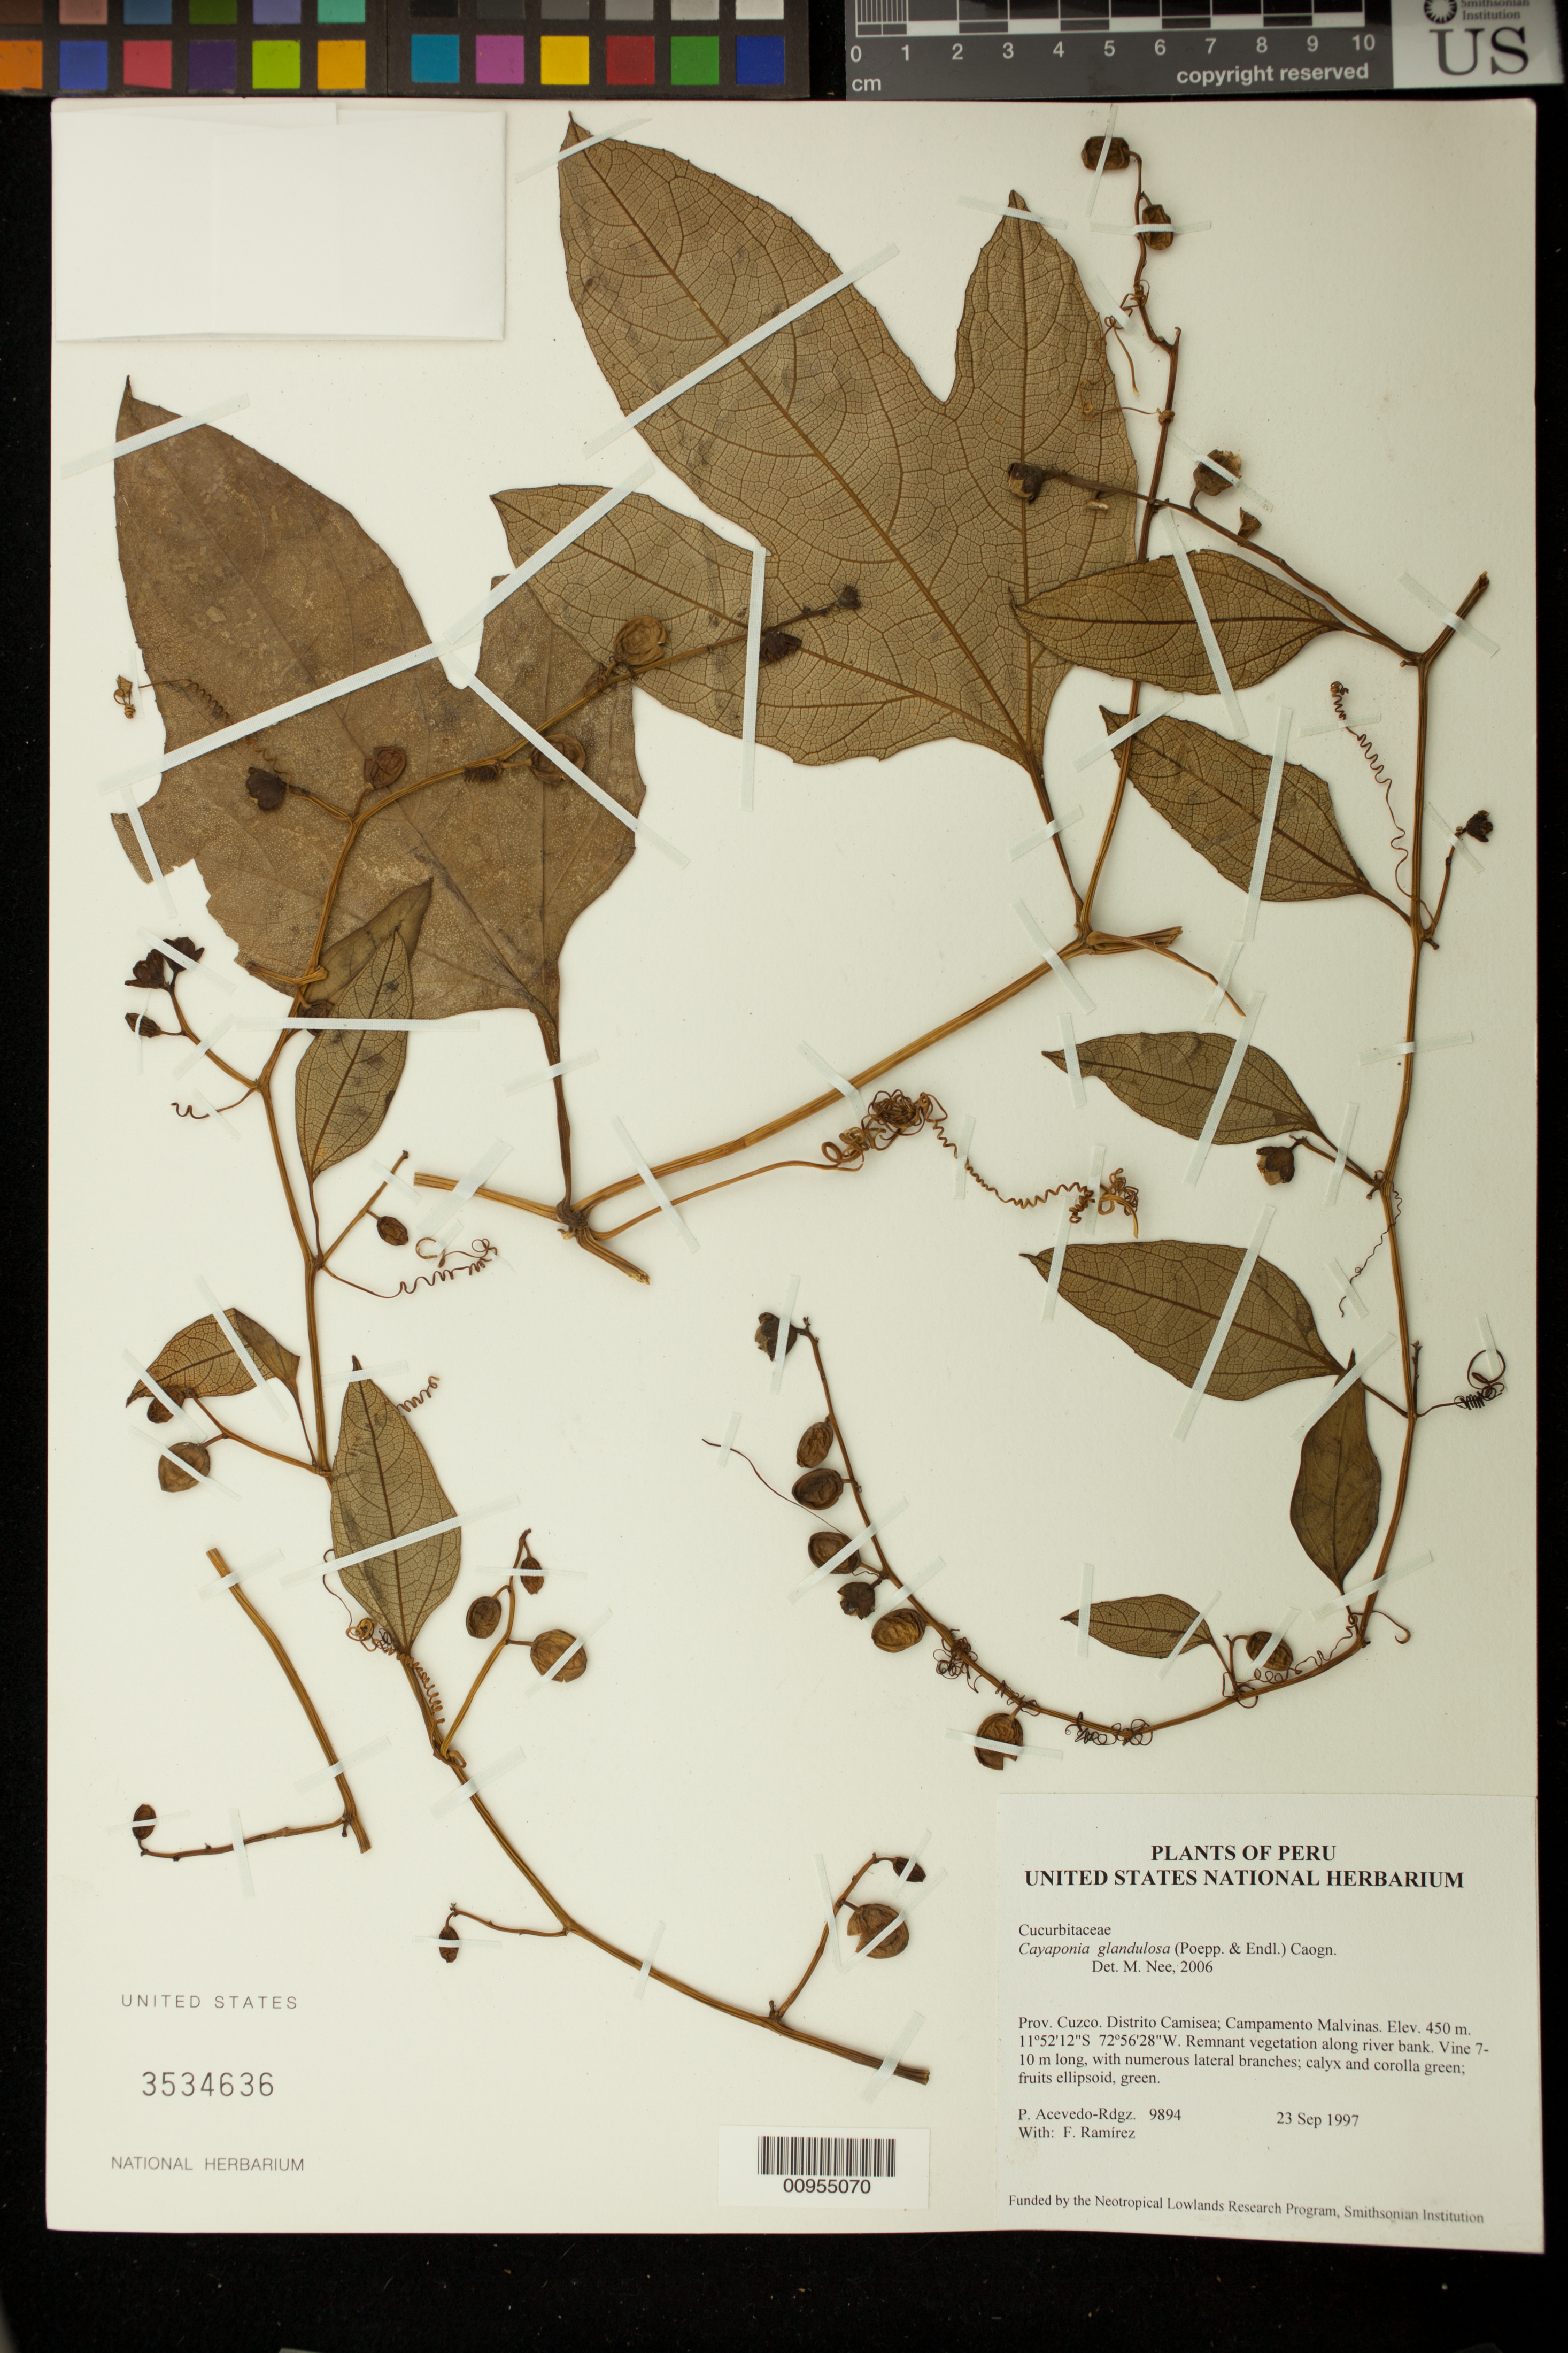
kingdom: Plantae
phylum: Tracheophyta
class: Magnoliopsida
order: Cucurbitales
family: Cucurbitaceae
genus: Cayaponia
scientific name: Cayaponia glandulosa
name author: (Poepp. & Endl.) Cogn.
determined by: Nee, Michael H.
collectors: P. Acevedo-Rodr. & F. Ramirez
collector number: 9894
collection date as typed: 23 Sep 1997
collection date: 1997-09-23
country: Peru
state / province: Cusco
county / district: Cusco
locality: Distrito Camisea; Campamento Malvinas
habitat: Remnant vegetation along river bank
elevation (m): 450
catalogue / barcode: US 3534636